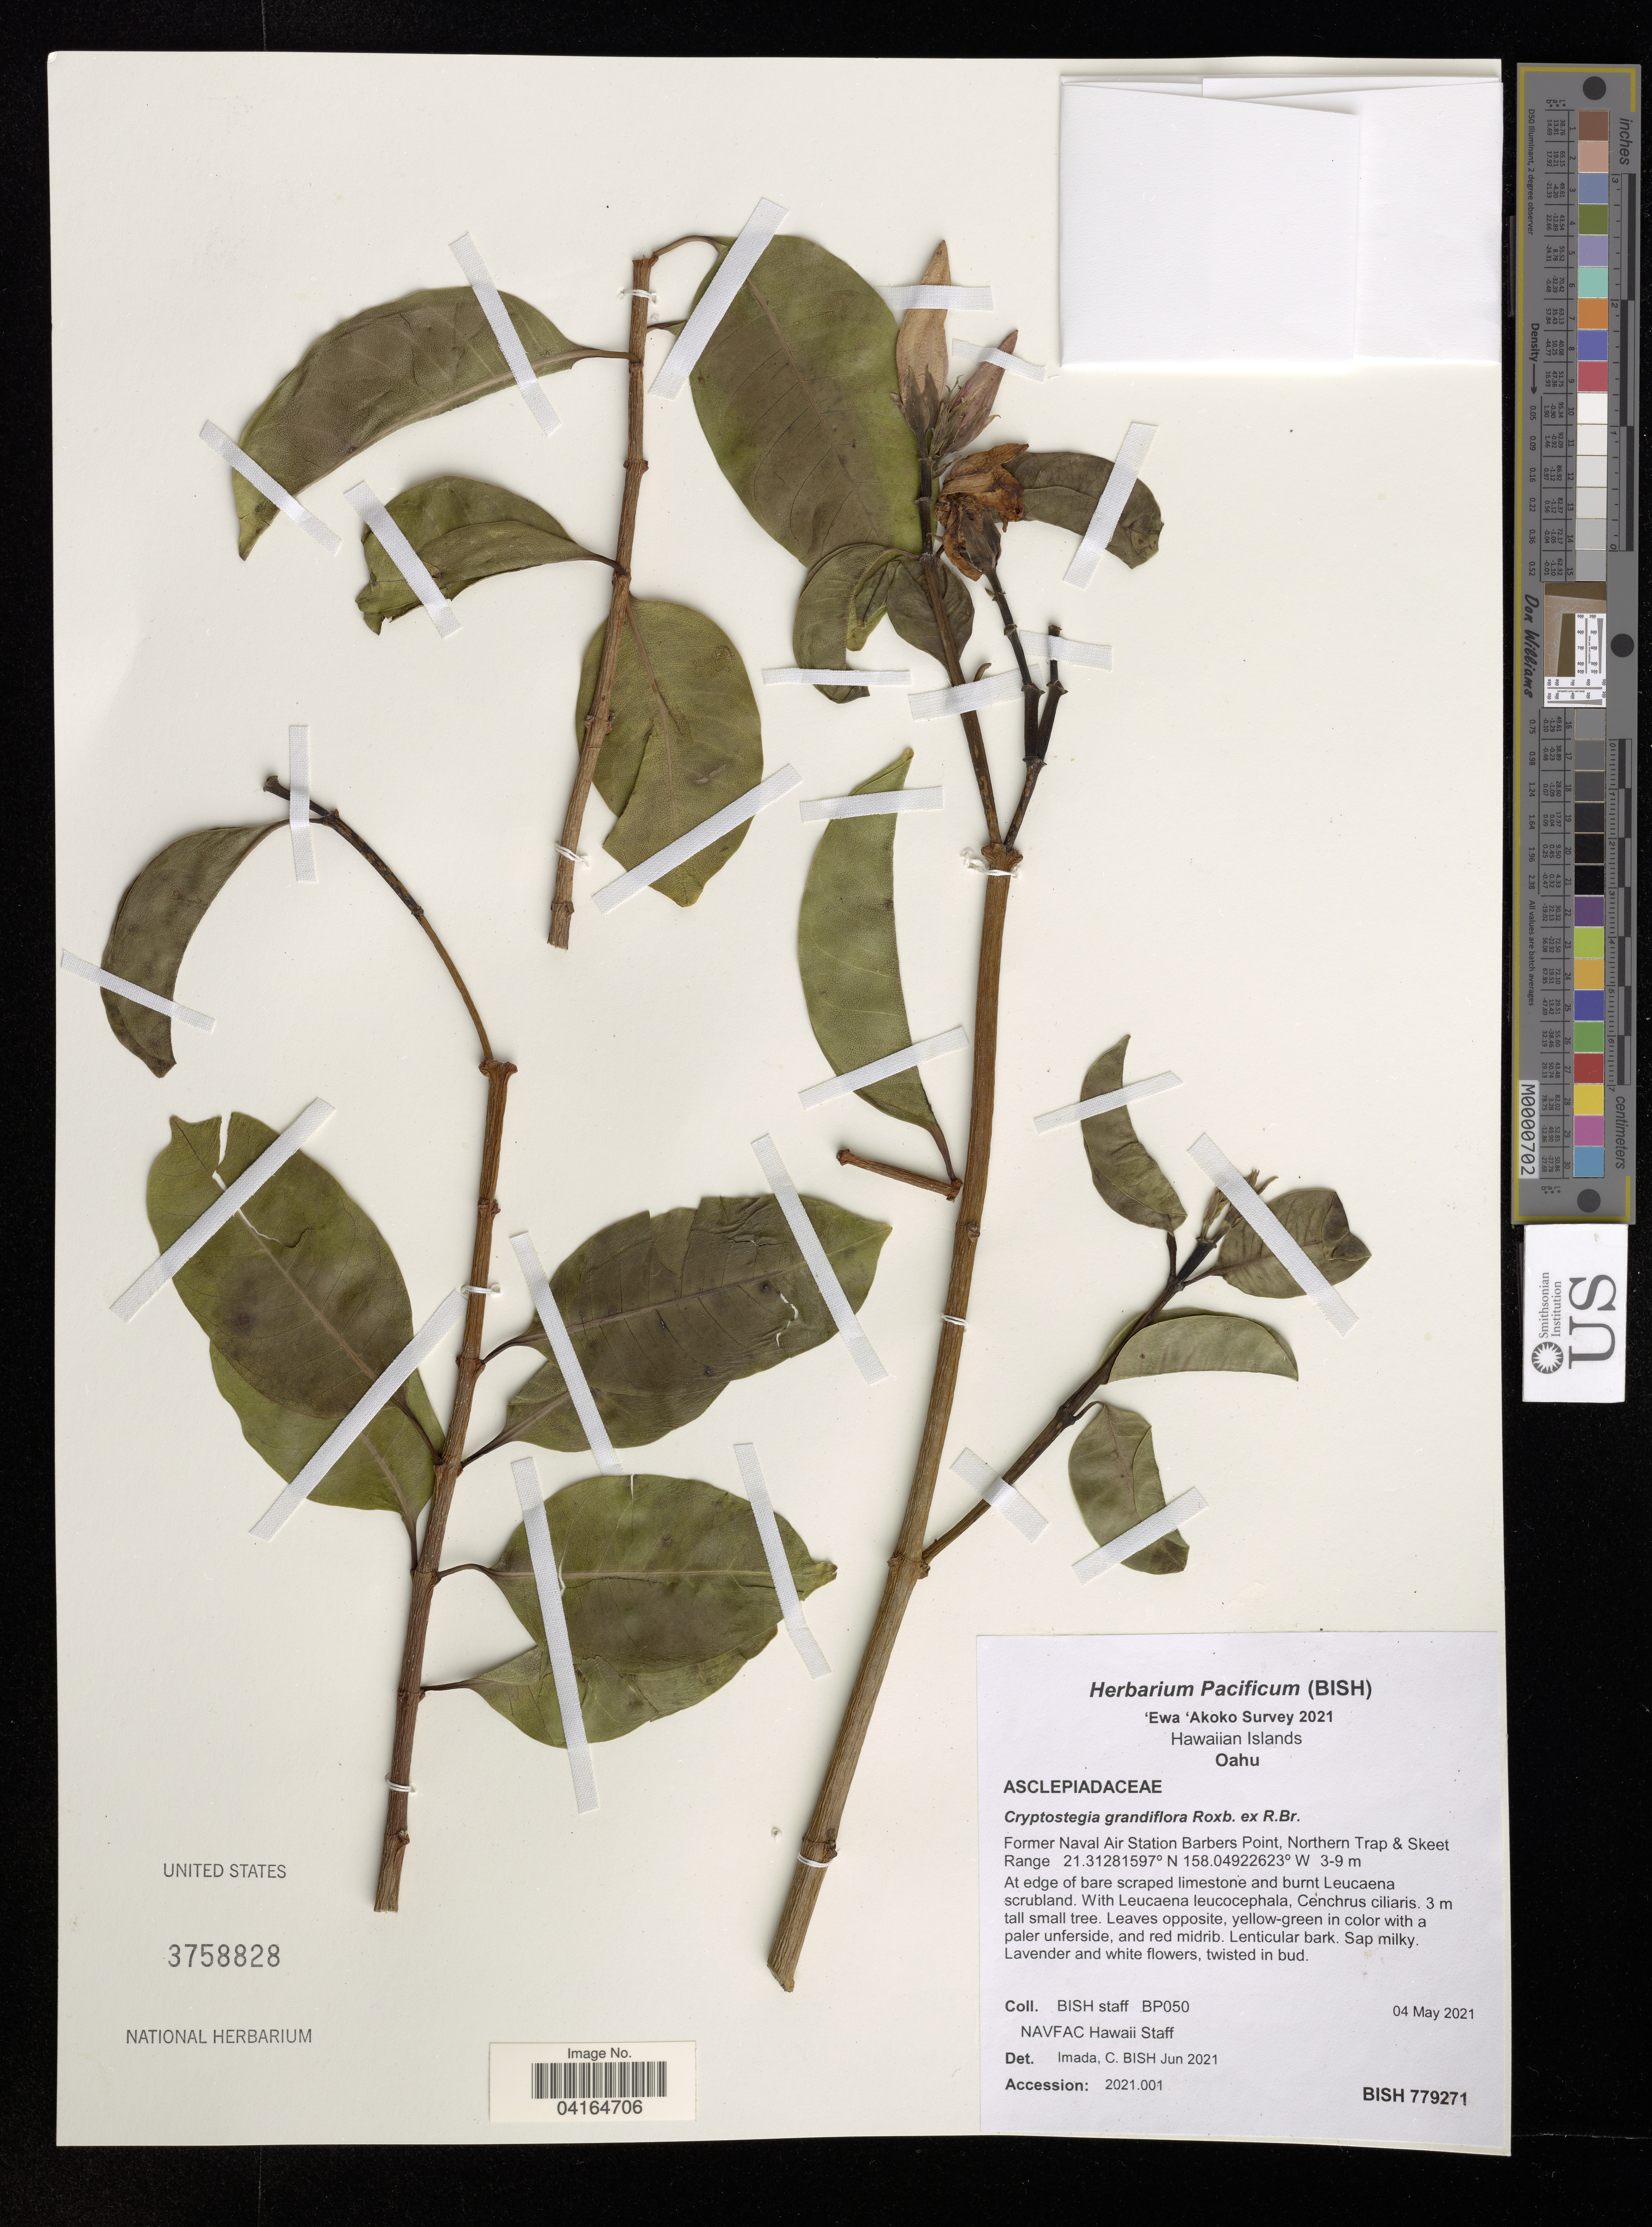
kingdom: Plantae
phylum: Tracheophyta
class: Magnoliopsida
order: Gentianales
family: Apocynaceae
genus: Cryptostegia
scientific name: Cryptostegia grandiflora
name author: Roxb. ex R. Br.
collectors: Bernice P. Bishop Museum & N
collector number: BP050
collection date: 2021-05-04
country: United States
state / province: Hawaii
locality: Hawaiian Islands. Oahu. Former Naval Air Station Barbers Point, Northern Trap & Skeet Range.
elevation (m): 3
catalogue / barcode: US 3758828